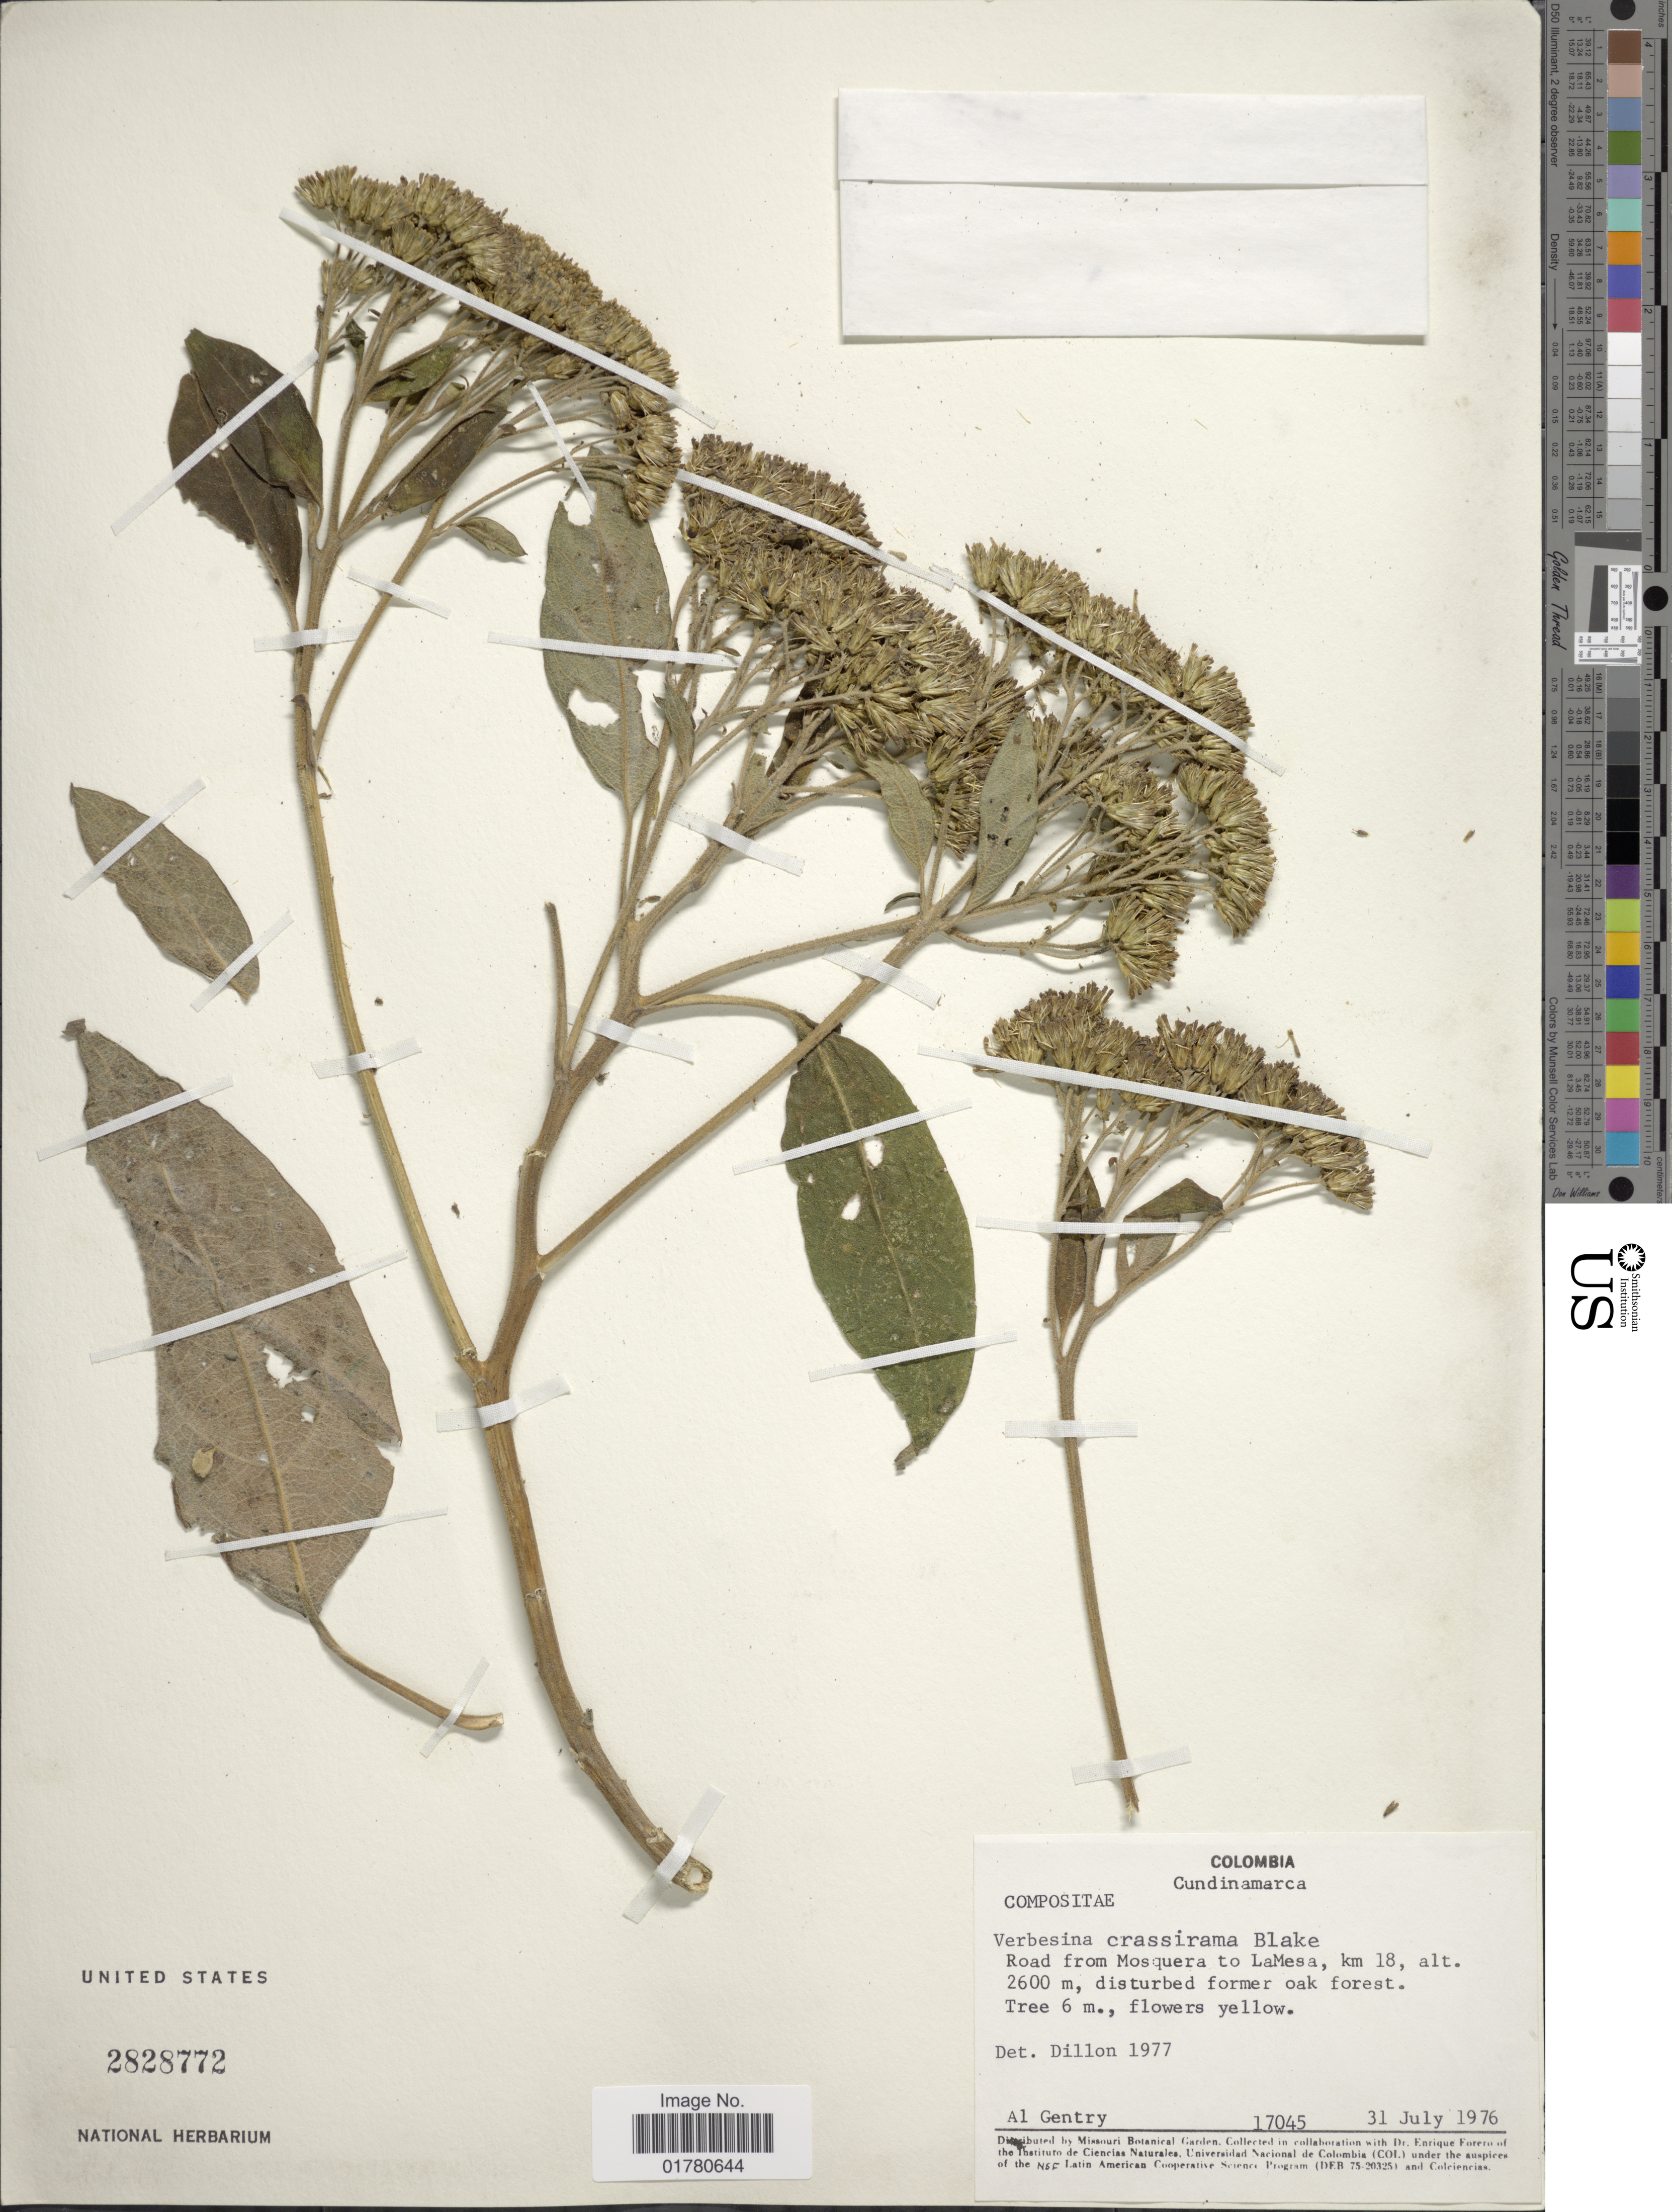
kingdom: Plantae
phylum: Tracheophyta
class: Magnoliopsida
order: Asterales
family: Asteraceae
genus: Verbesina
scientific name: Verbesina crassiramea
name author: S.F. Blake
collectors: A. H. Gentry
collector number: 17045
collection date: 1976-07-31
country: Colombia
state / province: Cundinamarca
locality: Road from Mosquera to LaMesa, km 18, disturbed former oak forest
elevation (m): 2600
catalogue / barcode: US 2828772